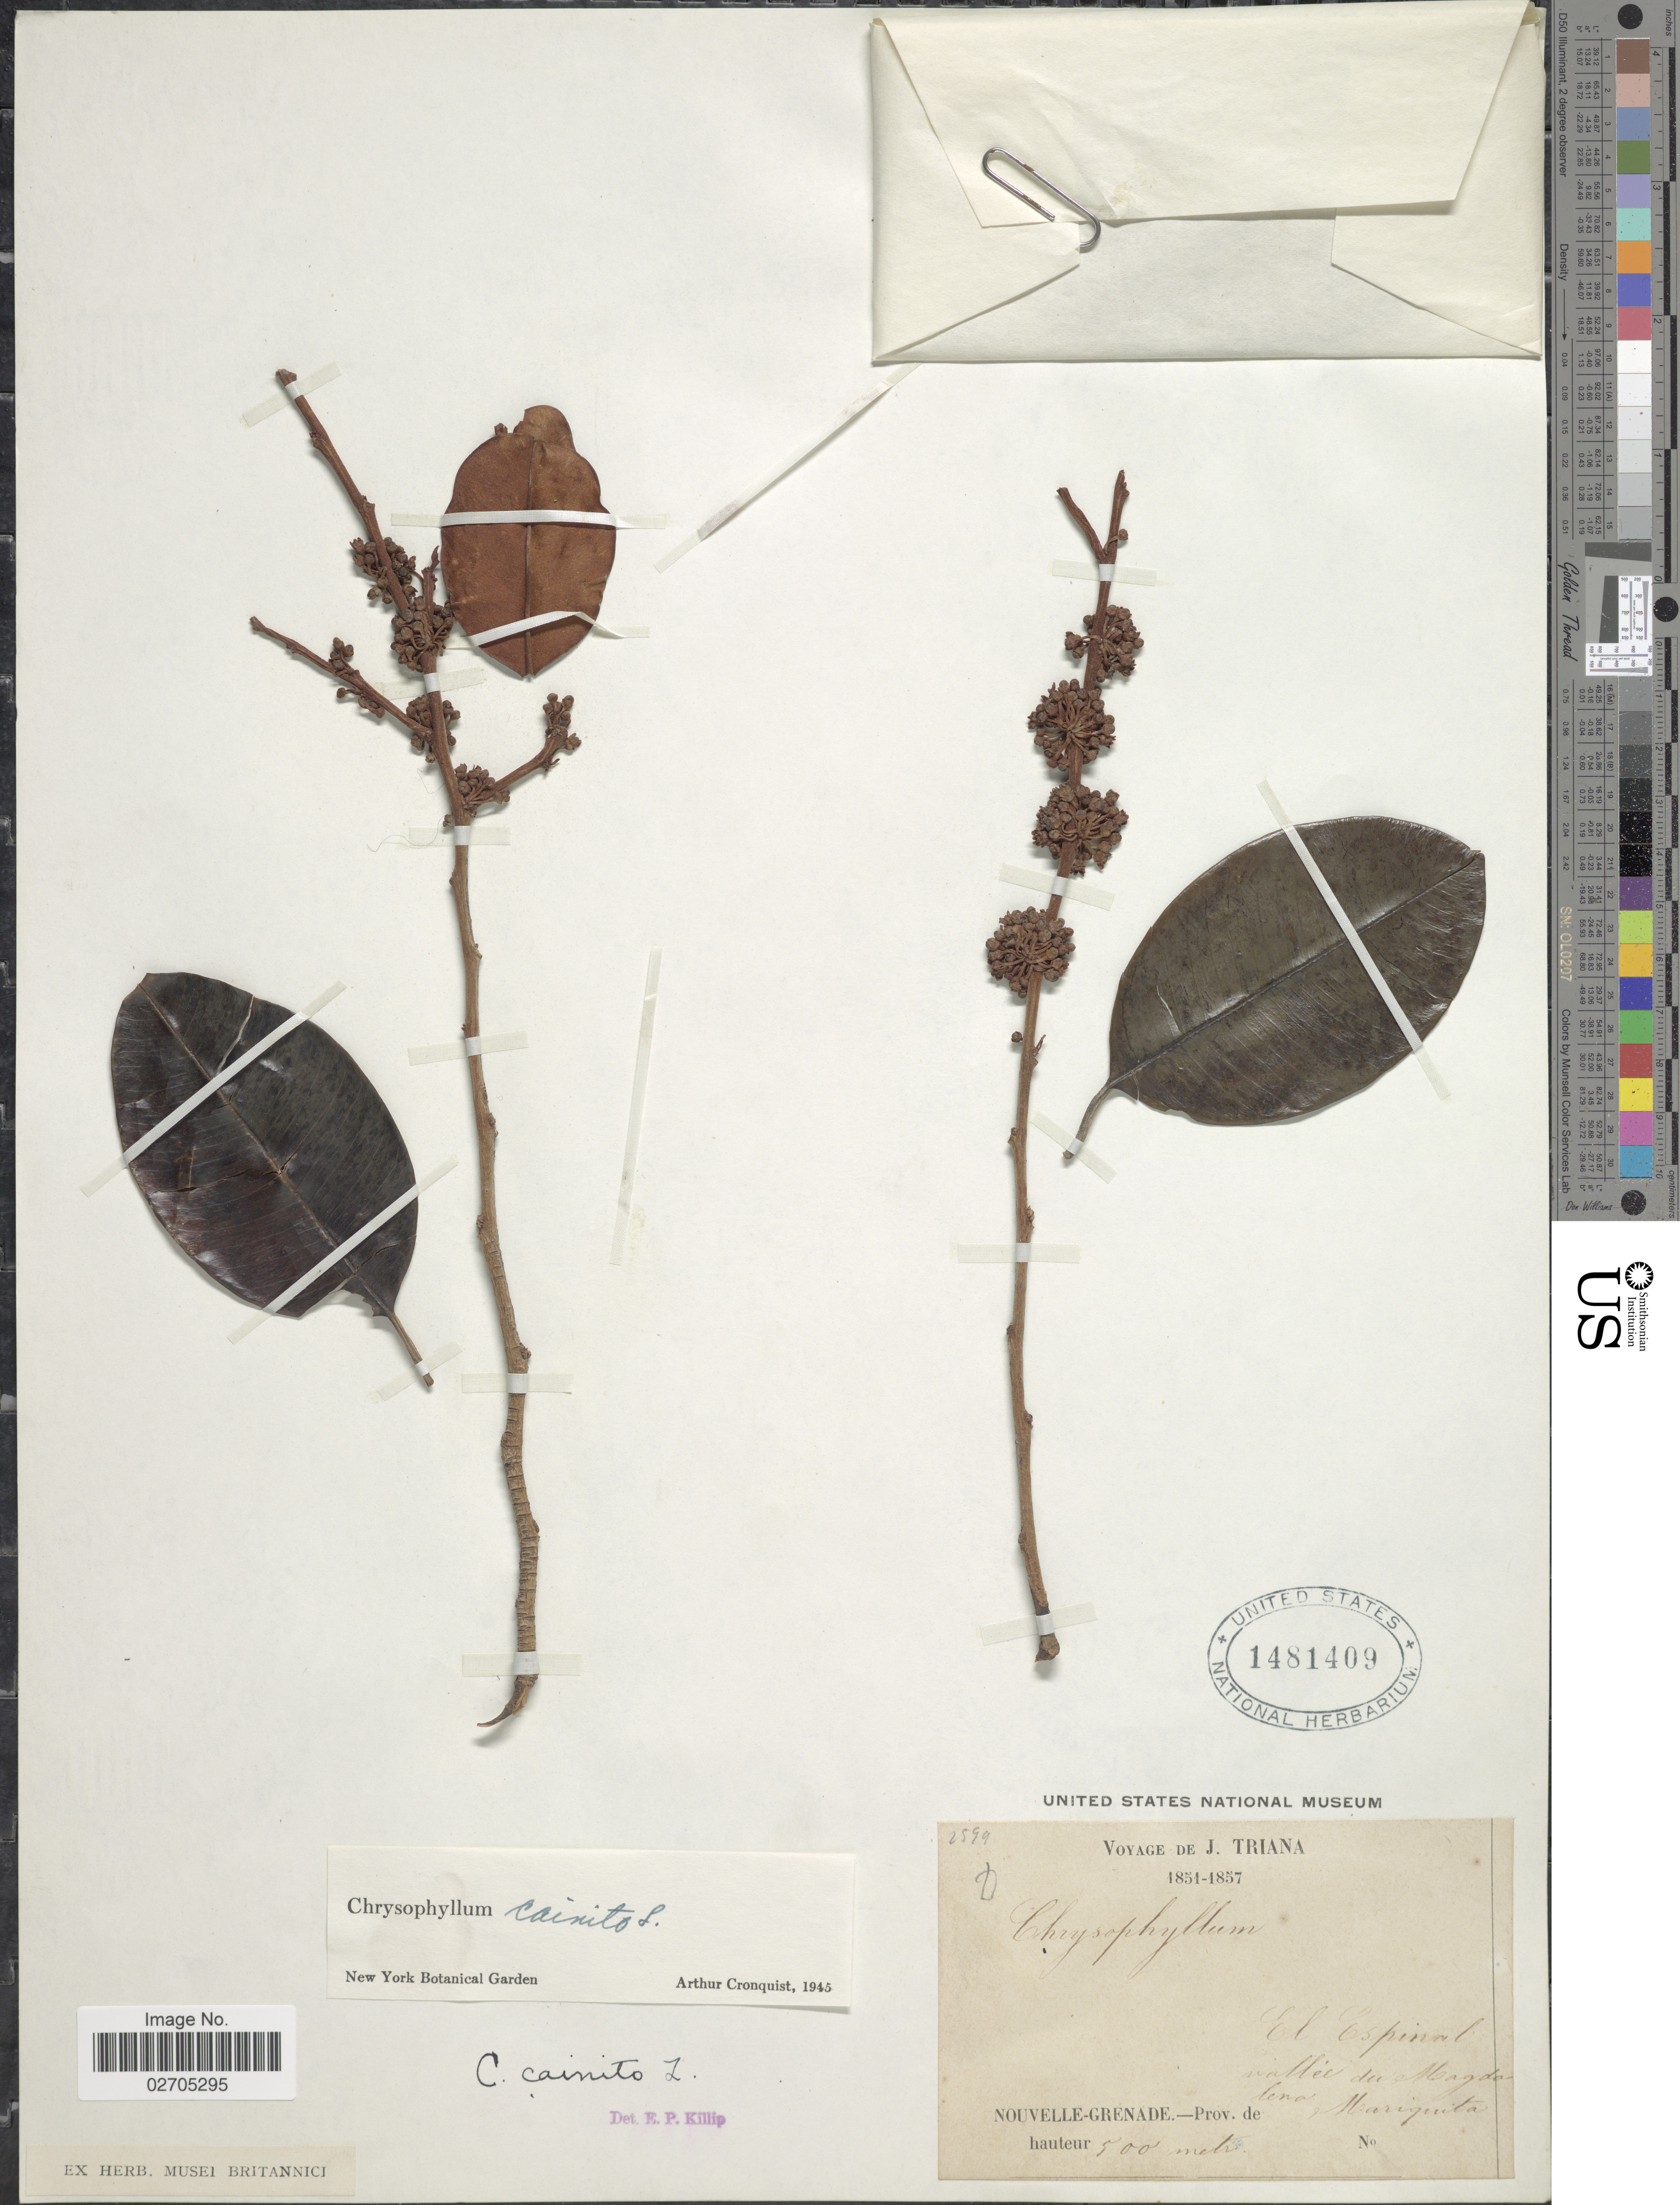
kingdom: Plantae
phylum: Tracheophyta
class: Magnoliopsida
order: Ericales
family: Sapotaceae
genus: Chrysophyllum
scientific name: Chrysophyllum cainito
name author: L.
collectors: J. J. Triana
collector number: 2599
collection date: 1851/1857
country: Colombia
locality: El Espinal, vallee du Magdalena, Mariquita, Nouvelle-Grenade [Viceroyalty of New Granada]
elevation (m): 500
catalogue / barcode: US 1481409